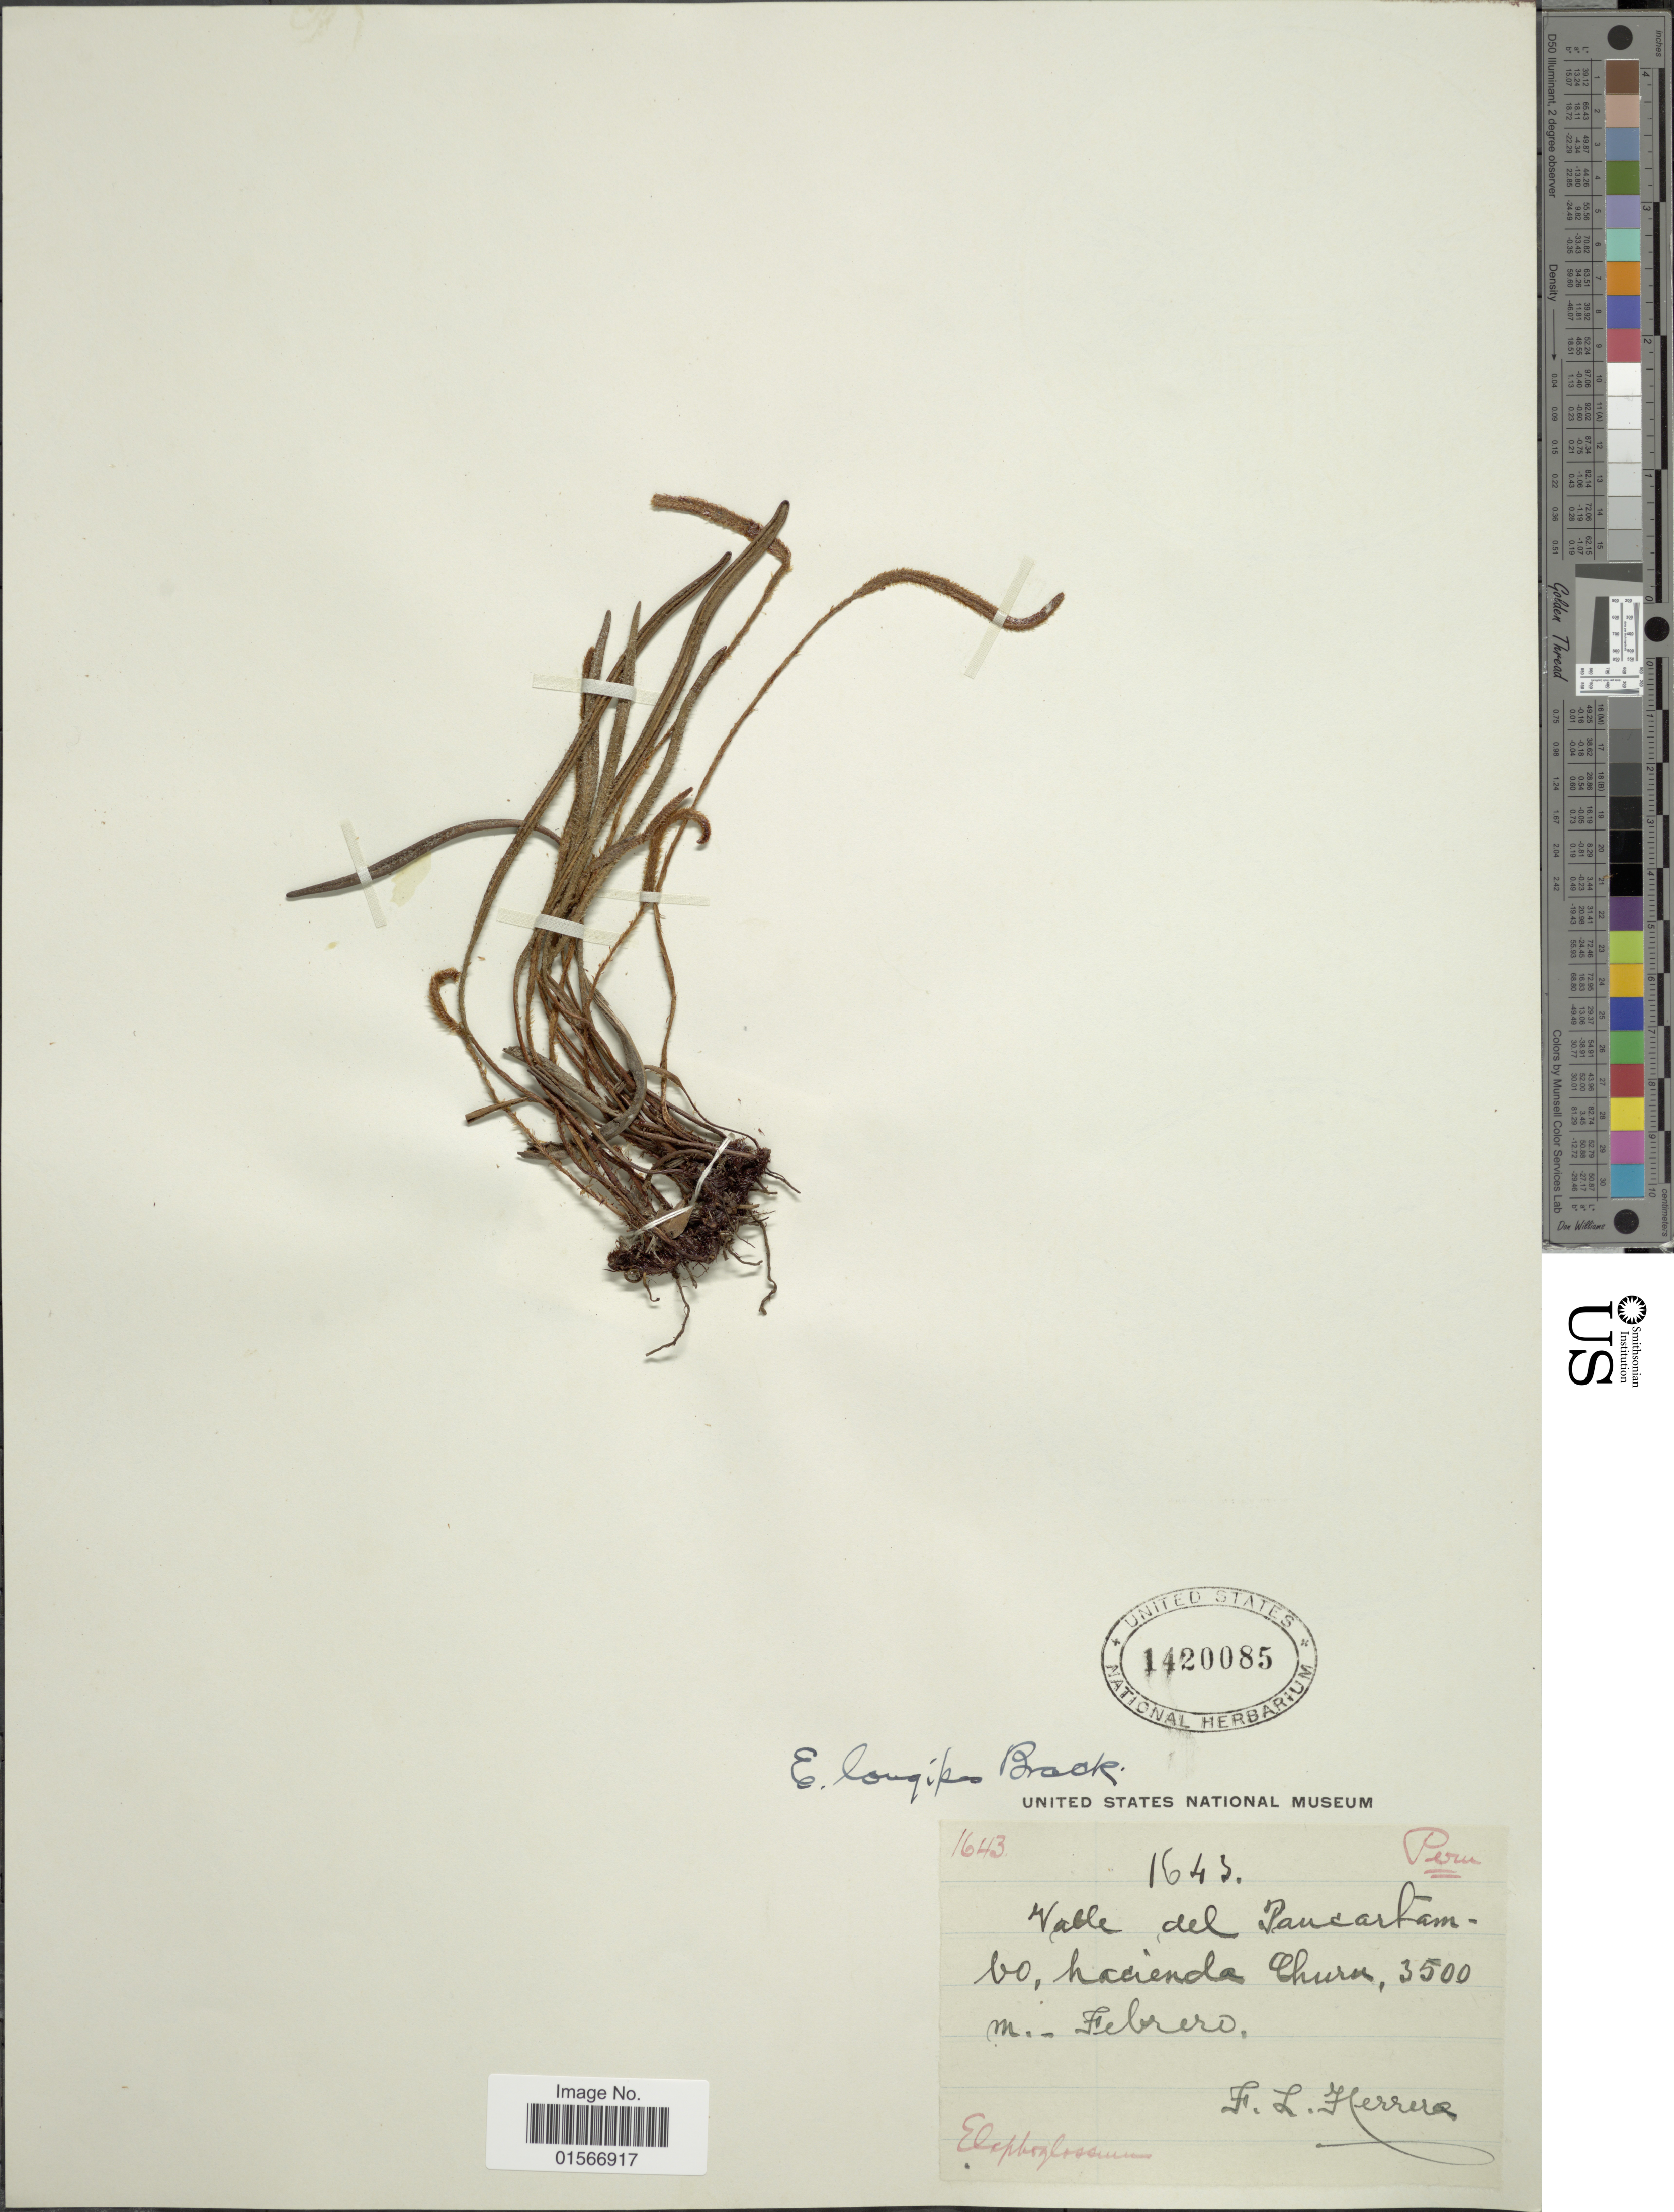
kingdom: Plantae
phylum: Tracheophyta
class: Polypodiopsida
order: Polypodiales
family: Dryopteridaceae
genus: Elaphoglossum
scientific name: Elaphoglossum longipes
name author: Brack. in Wilkes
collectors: F. L. Herrera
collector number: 1643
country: Peru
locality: Valle del Paucartambo, hacienda Churu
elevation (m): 3500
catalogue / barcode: US 1420085